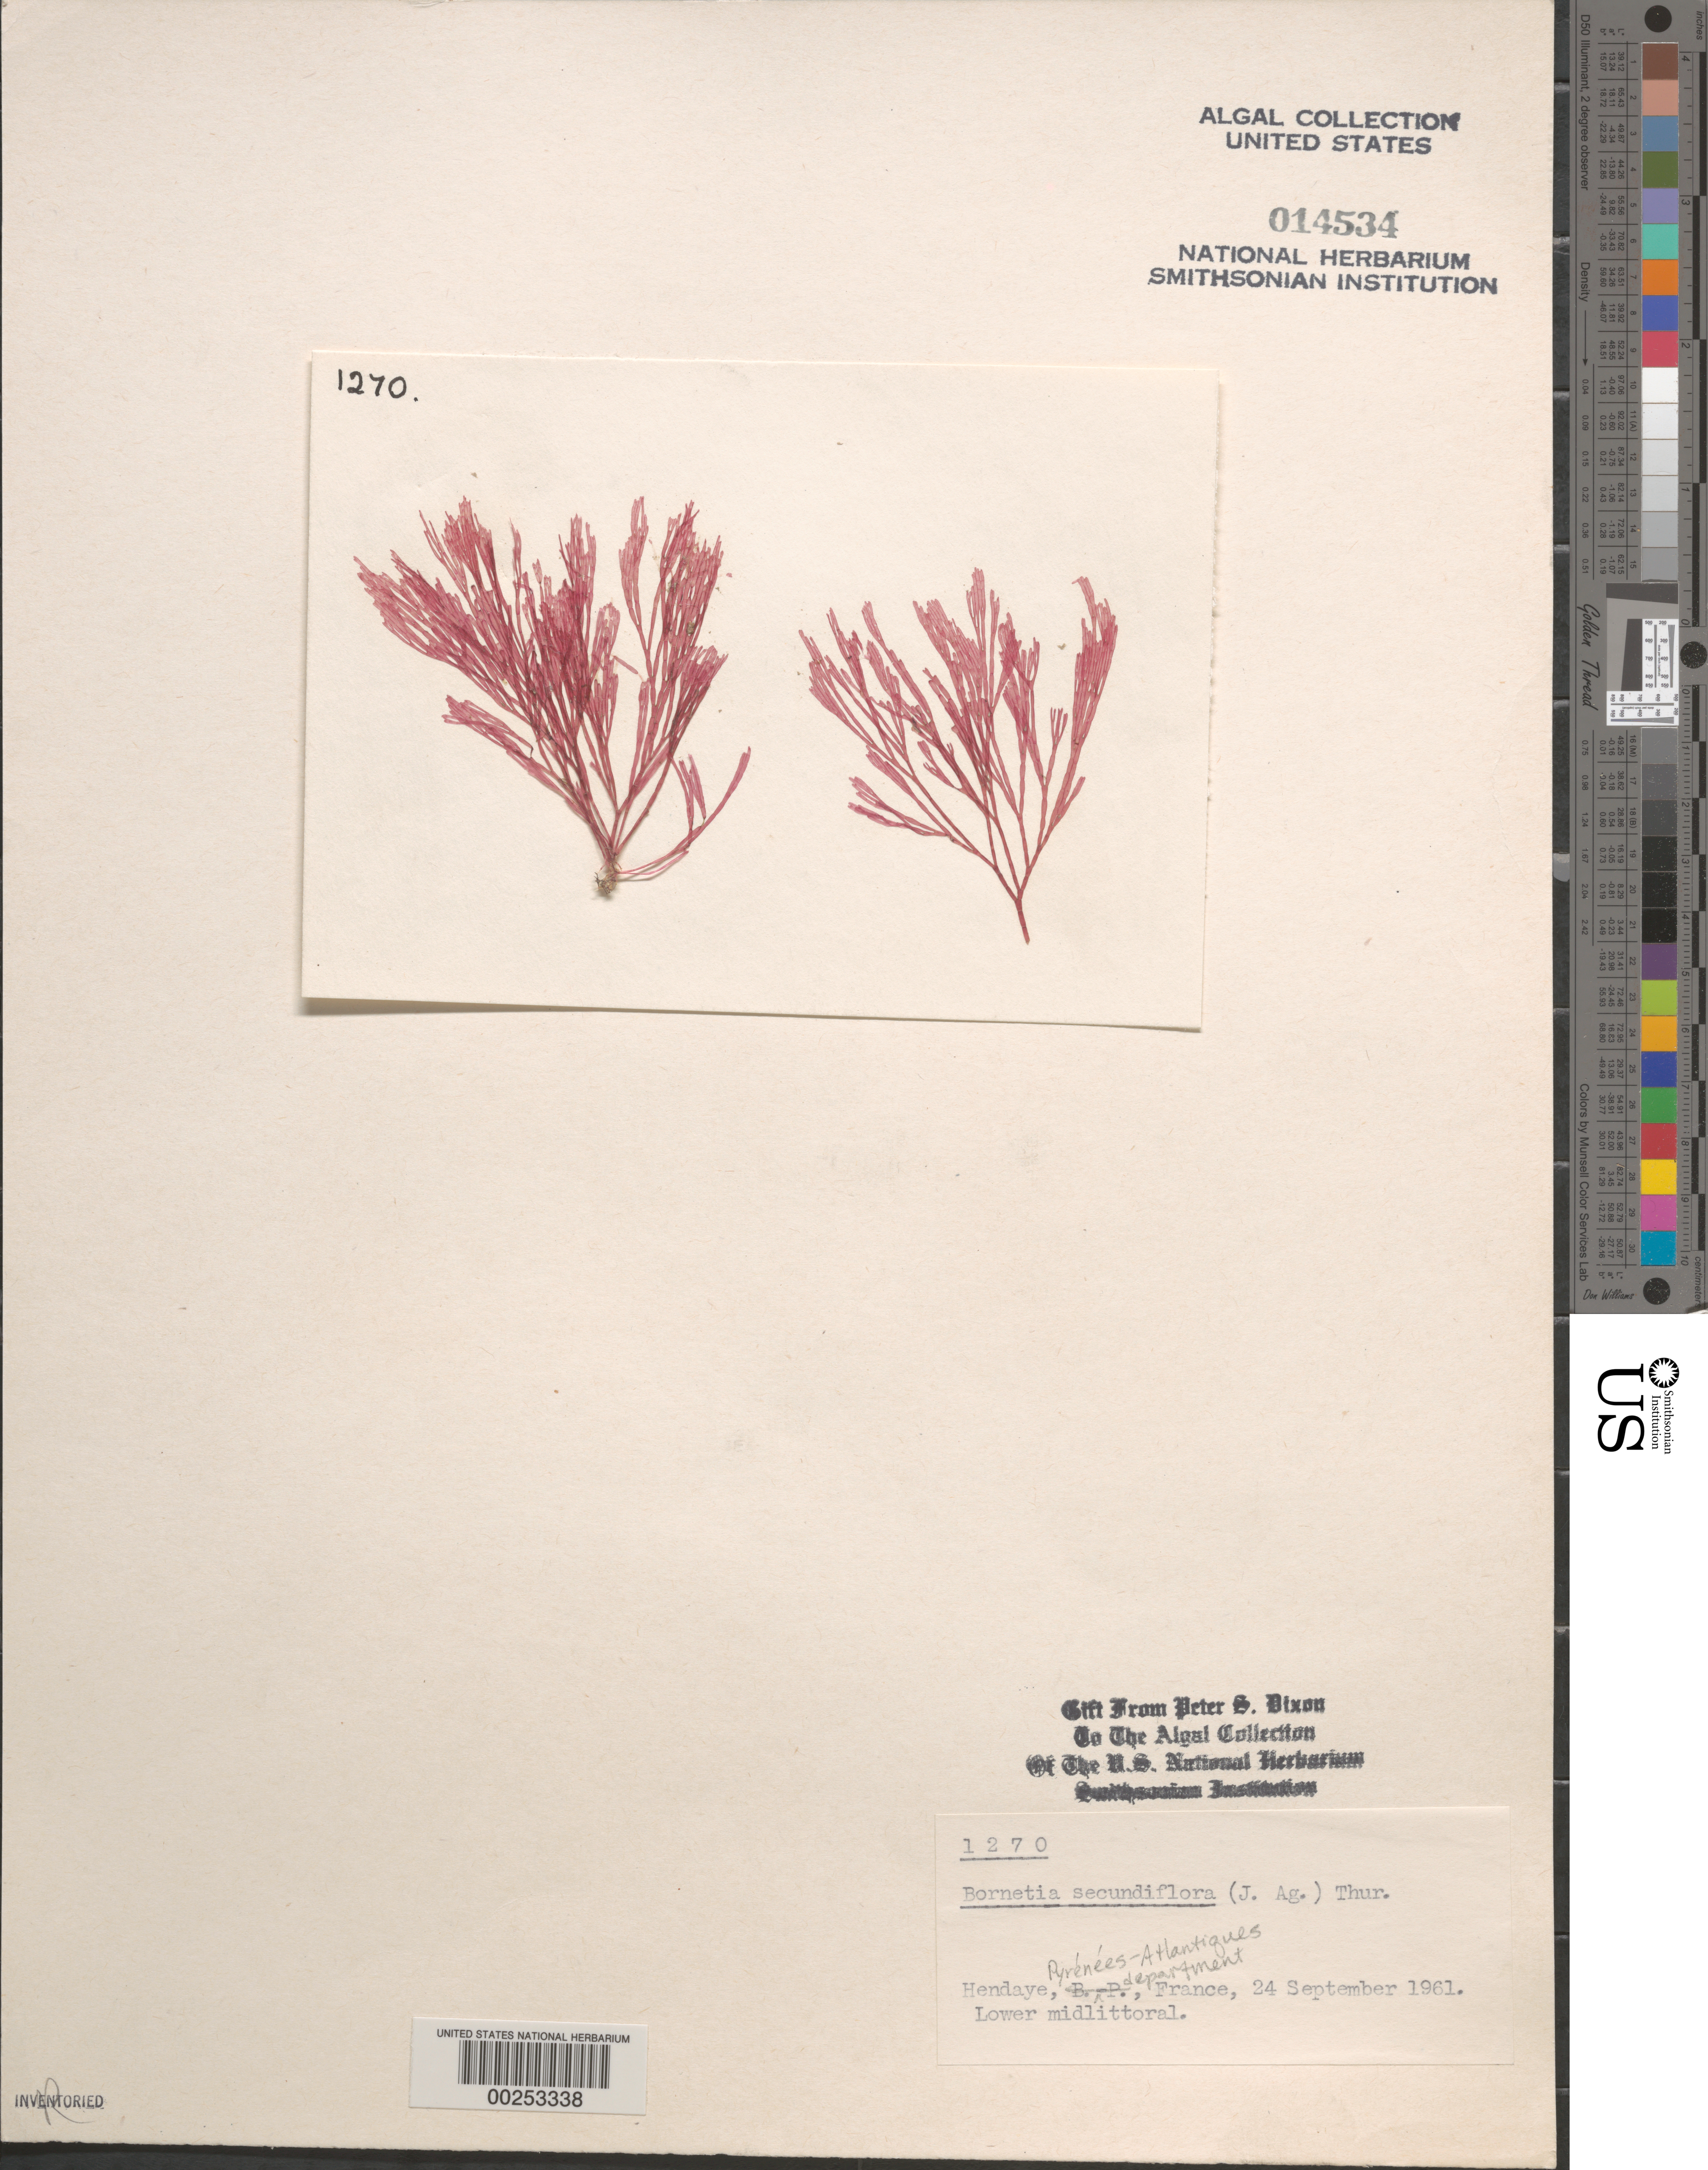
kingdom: Plantae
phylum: Rhodophyta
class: Florideophyceae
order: Ceramiales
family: Ceramiaceae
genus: Bornetia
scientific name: Bornetia secundiflora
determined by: Dixon, P. S.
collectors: P. S. Dixon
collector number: PSD 1270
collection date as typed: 24 Sep 1961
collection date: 1961-09-24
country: France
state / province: Nouvelle-Aquitaine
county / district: Pyrénées-Atlantiques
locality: Hendaye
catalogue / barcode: US 14534